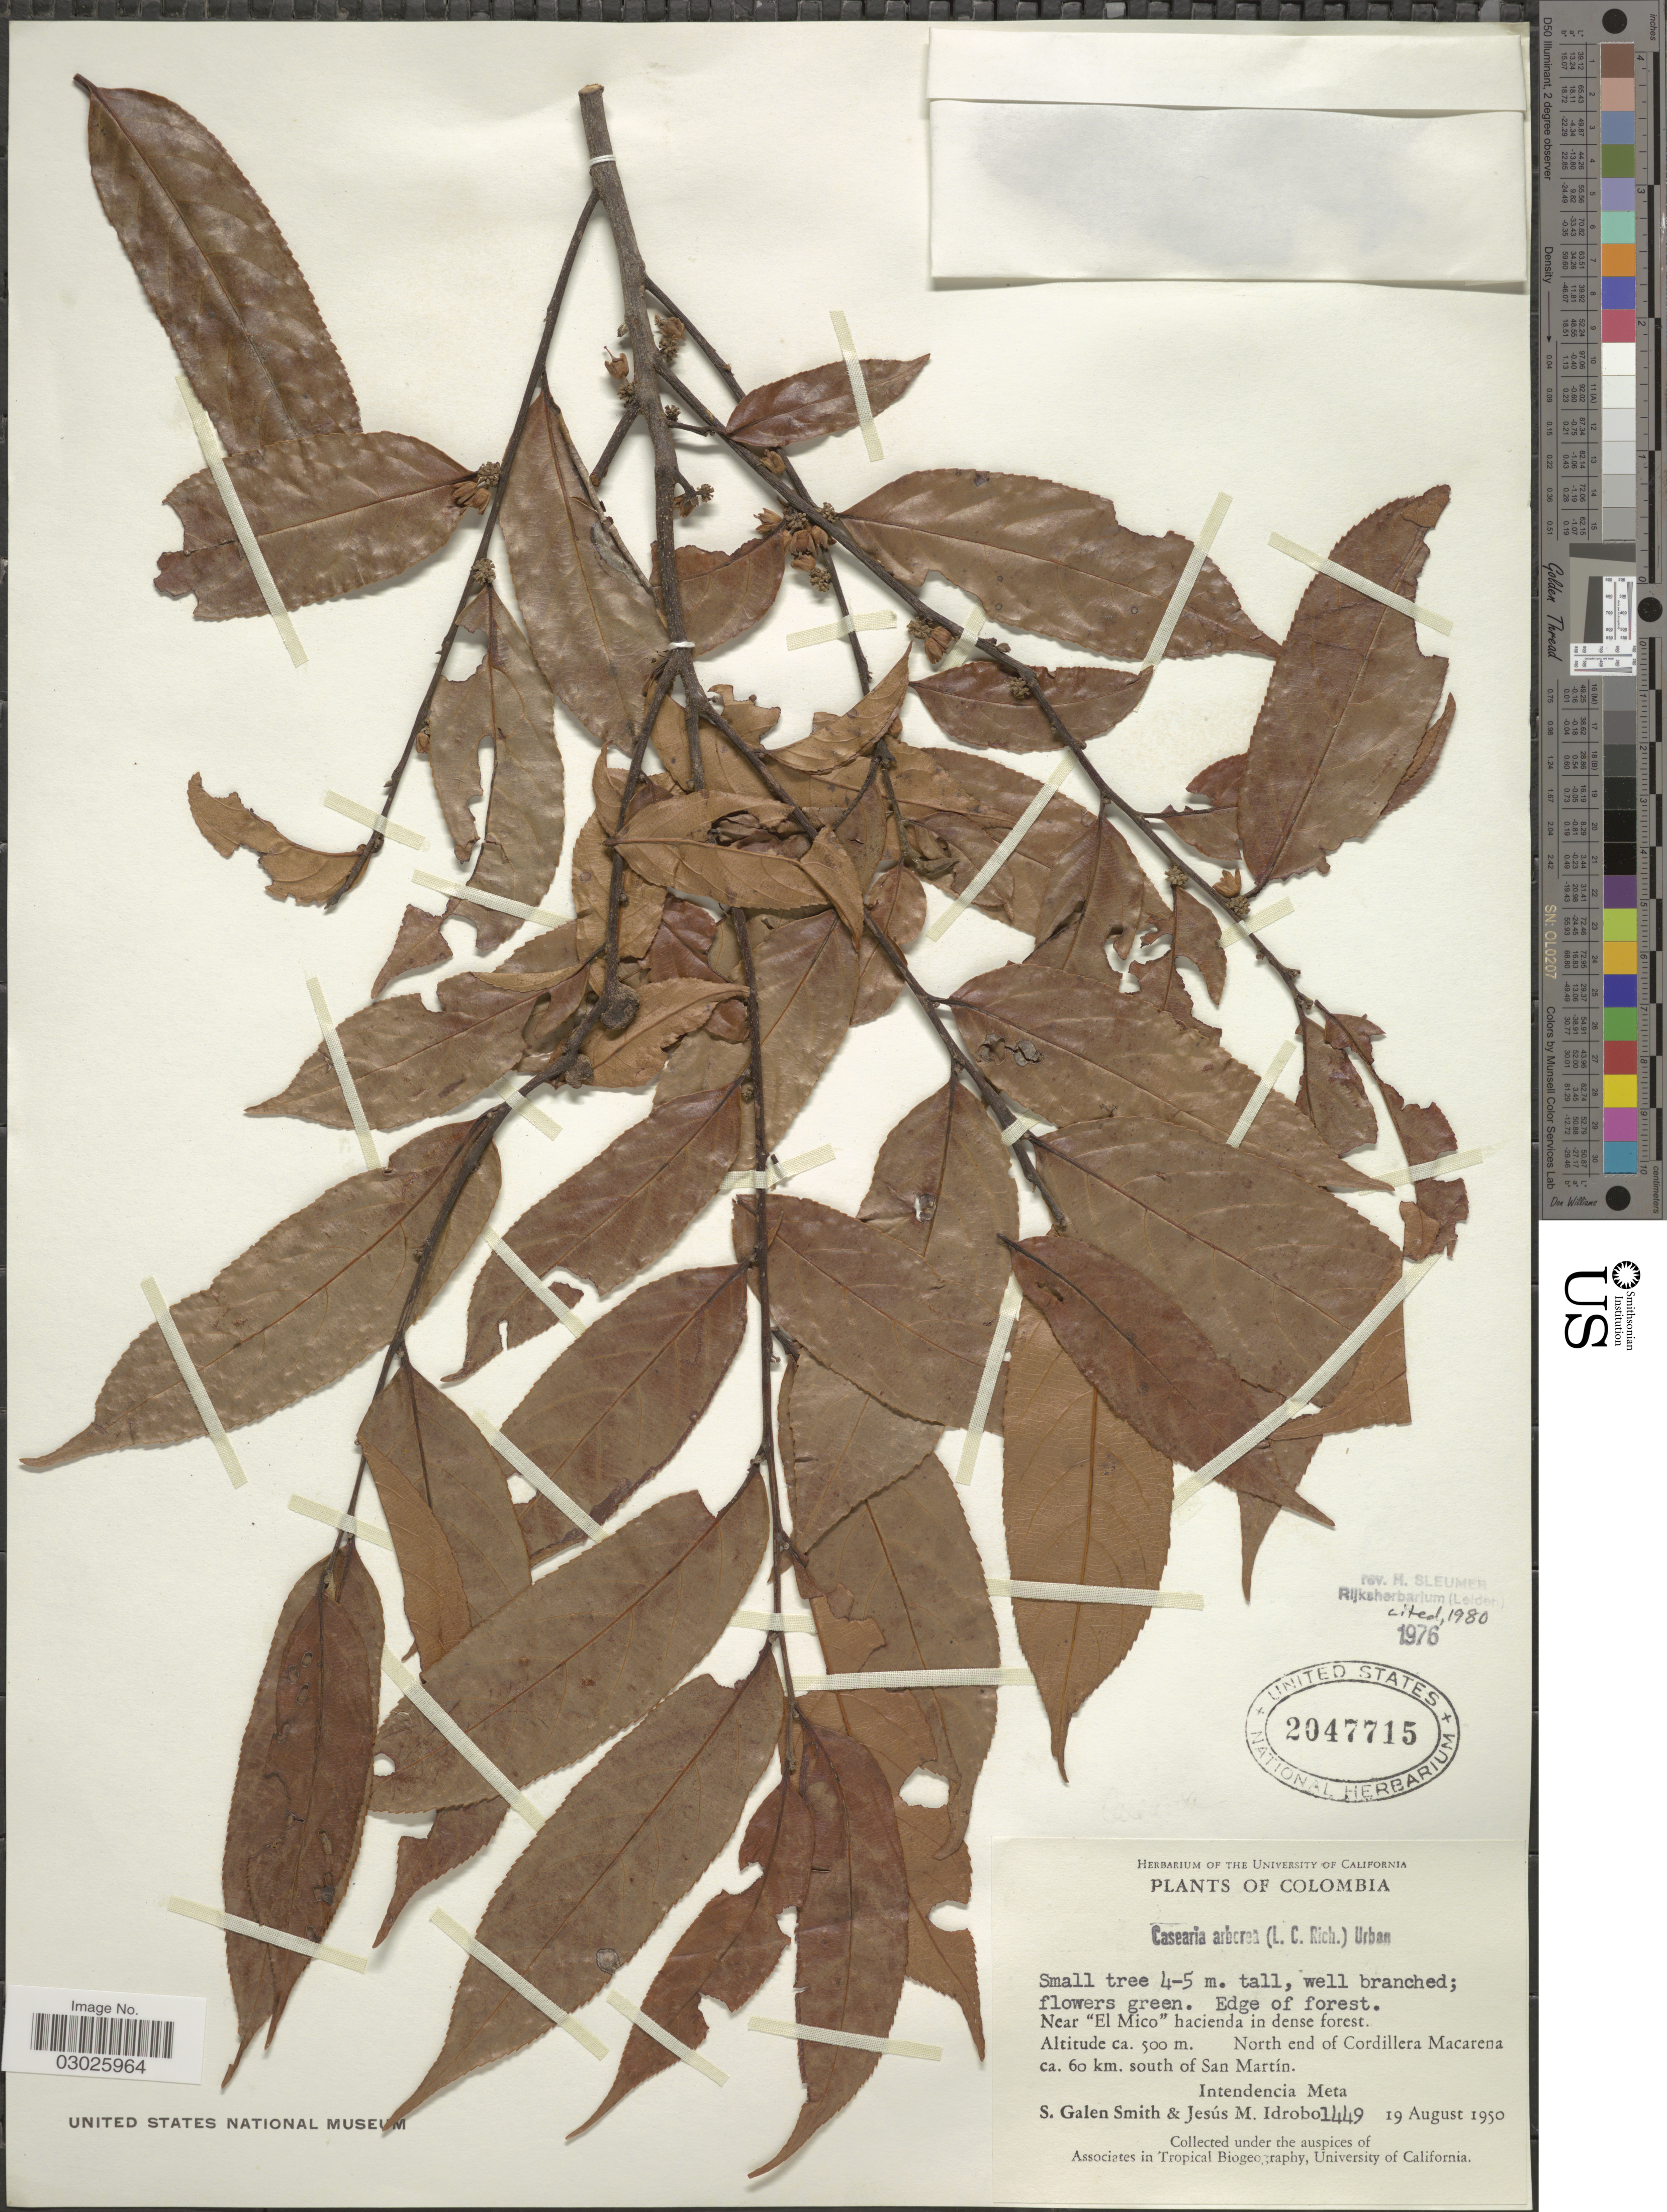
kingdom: Plantae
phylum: Tracheophyta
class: Magnoliopsida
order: Malpighiales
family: Salicaceae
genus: Casearia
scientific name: Casearia arborea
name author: (Rich.) Urb.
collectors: S. G. Smith & J. M. Idrobo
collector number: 1449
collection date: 1950-08-19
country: Colombia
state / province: Meta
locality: Near "El Micho" hacienda in dense forest. North end of Cordillera Macarena ca. 60 km. south of San Martín. Intendencia Meta.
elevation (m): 500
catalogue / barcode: US 2047715